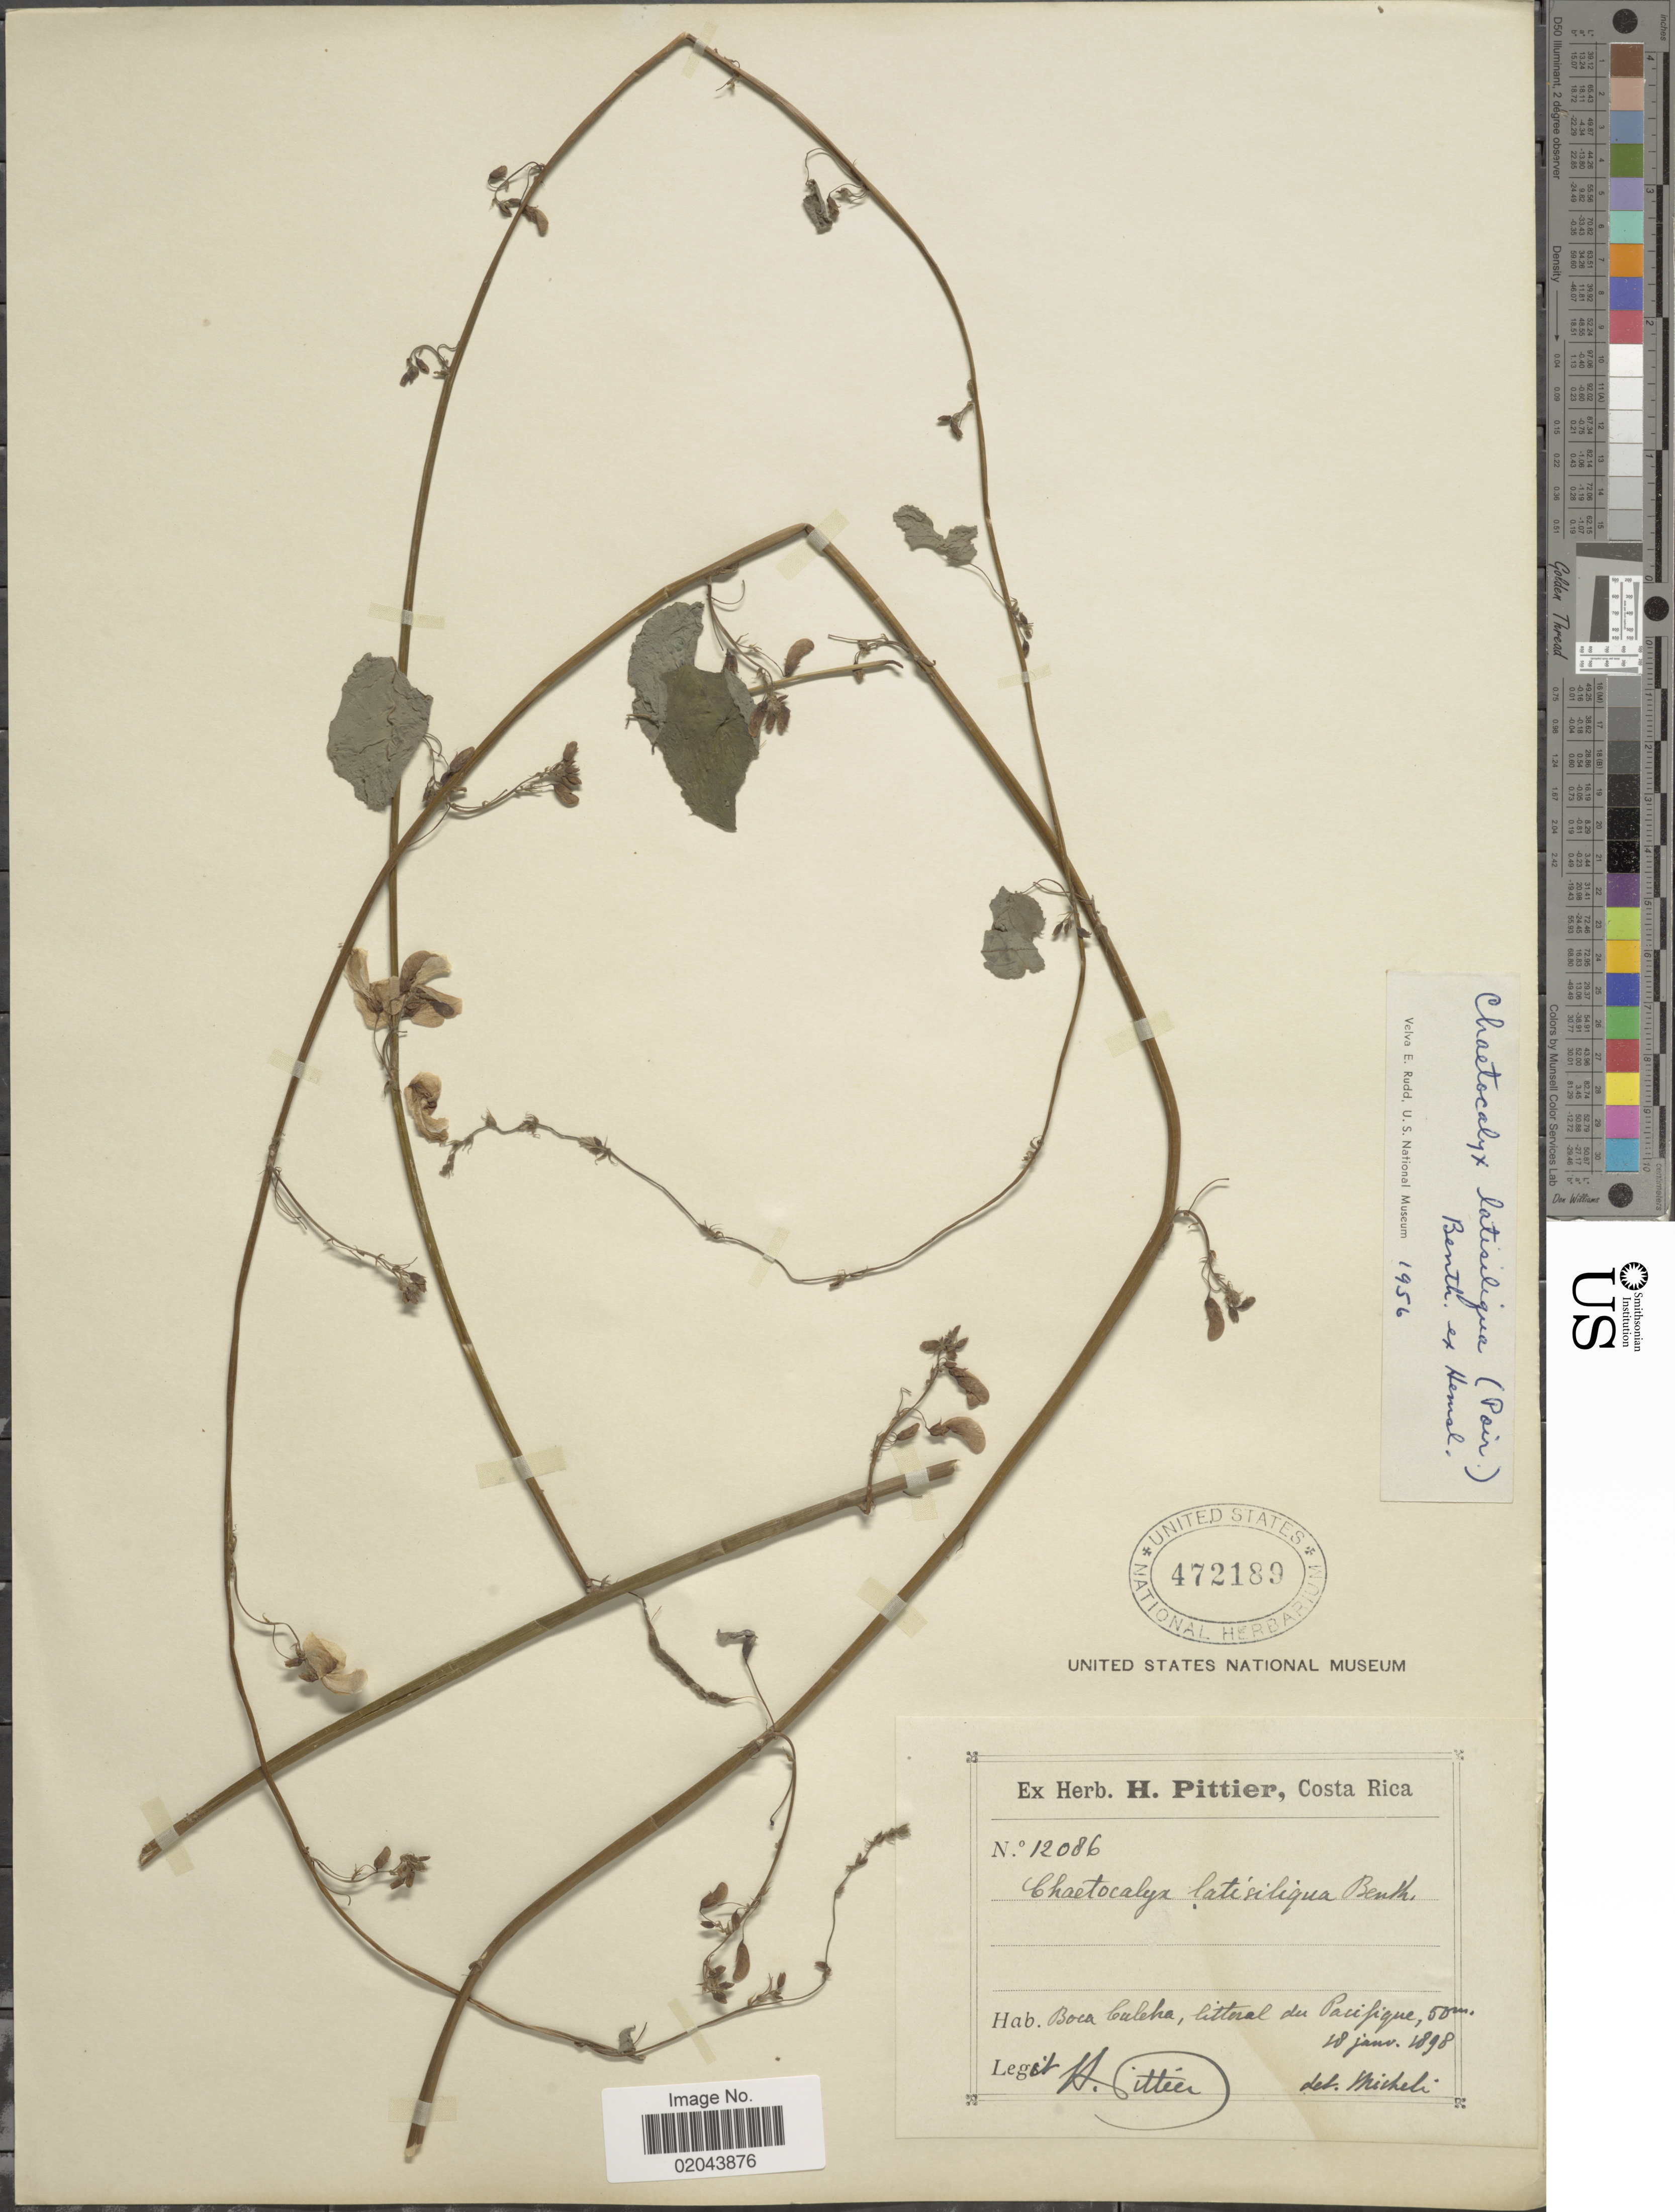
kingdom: Plantae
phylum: Tracheophyta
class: Magnoliopsida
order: Fabales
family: Fabaceae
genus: Chaetocalyx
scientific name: Chaetocalyx latisiliqua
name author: (Poir.) Benth. ex Hemsl.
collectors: H. F. Pittier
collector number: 12086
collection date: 1898-01-18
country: Costa Rica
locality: Boca Culebra, littoral du Pacifique.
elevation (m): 50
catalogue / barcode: US 72189